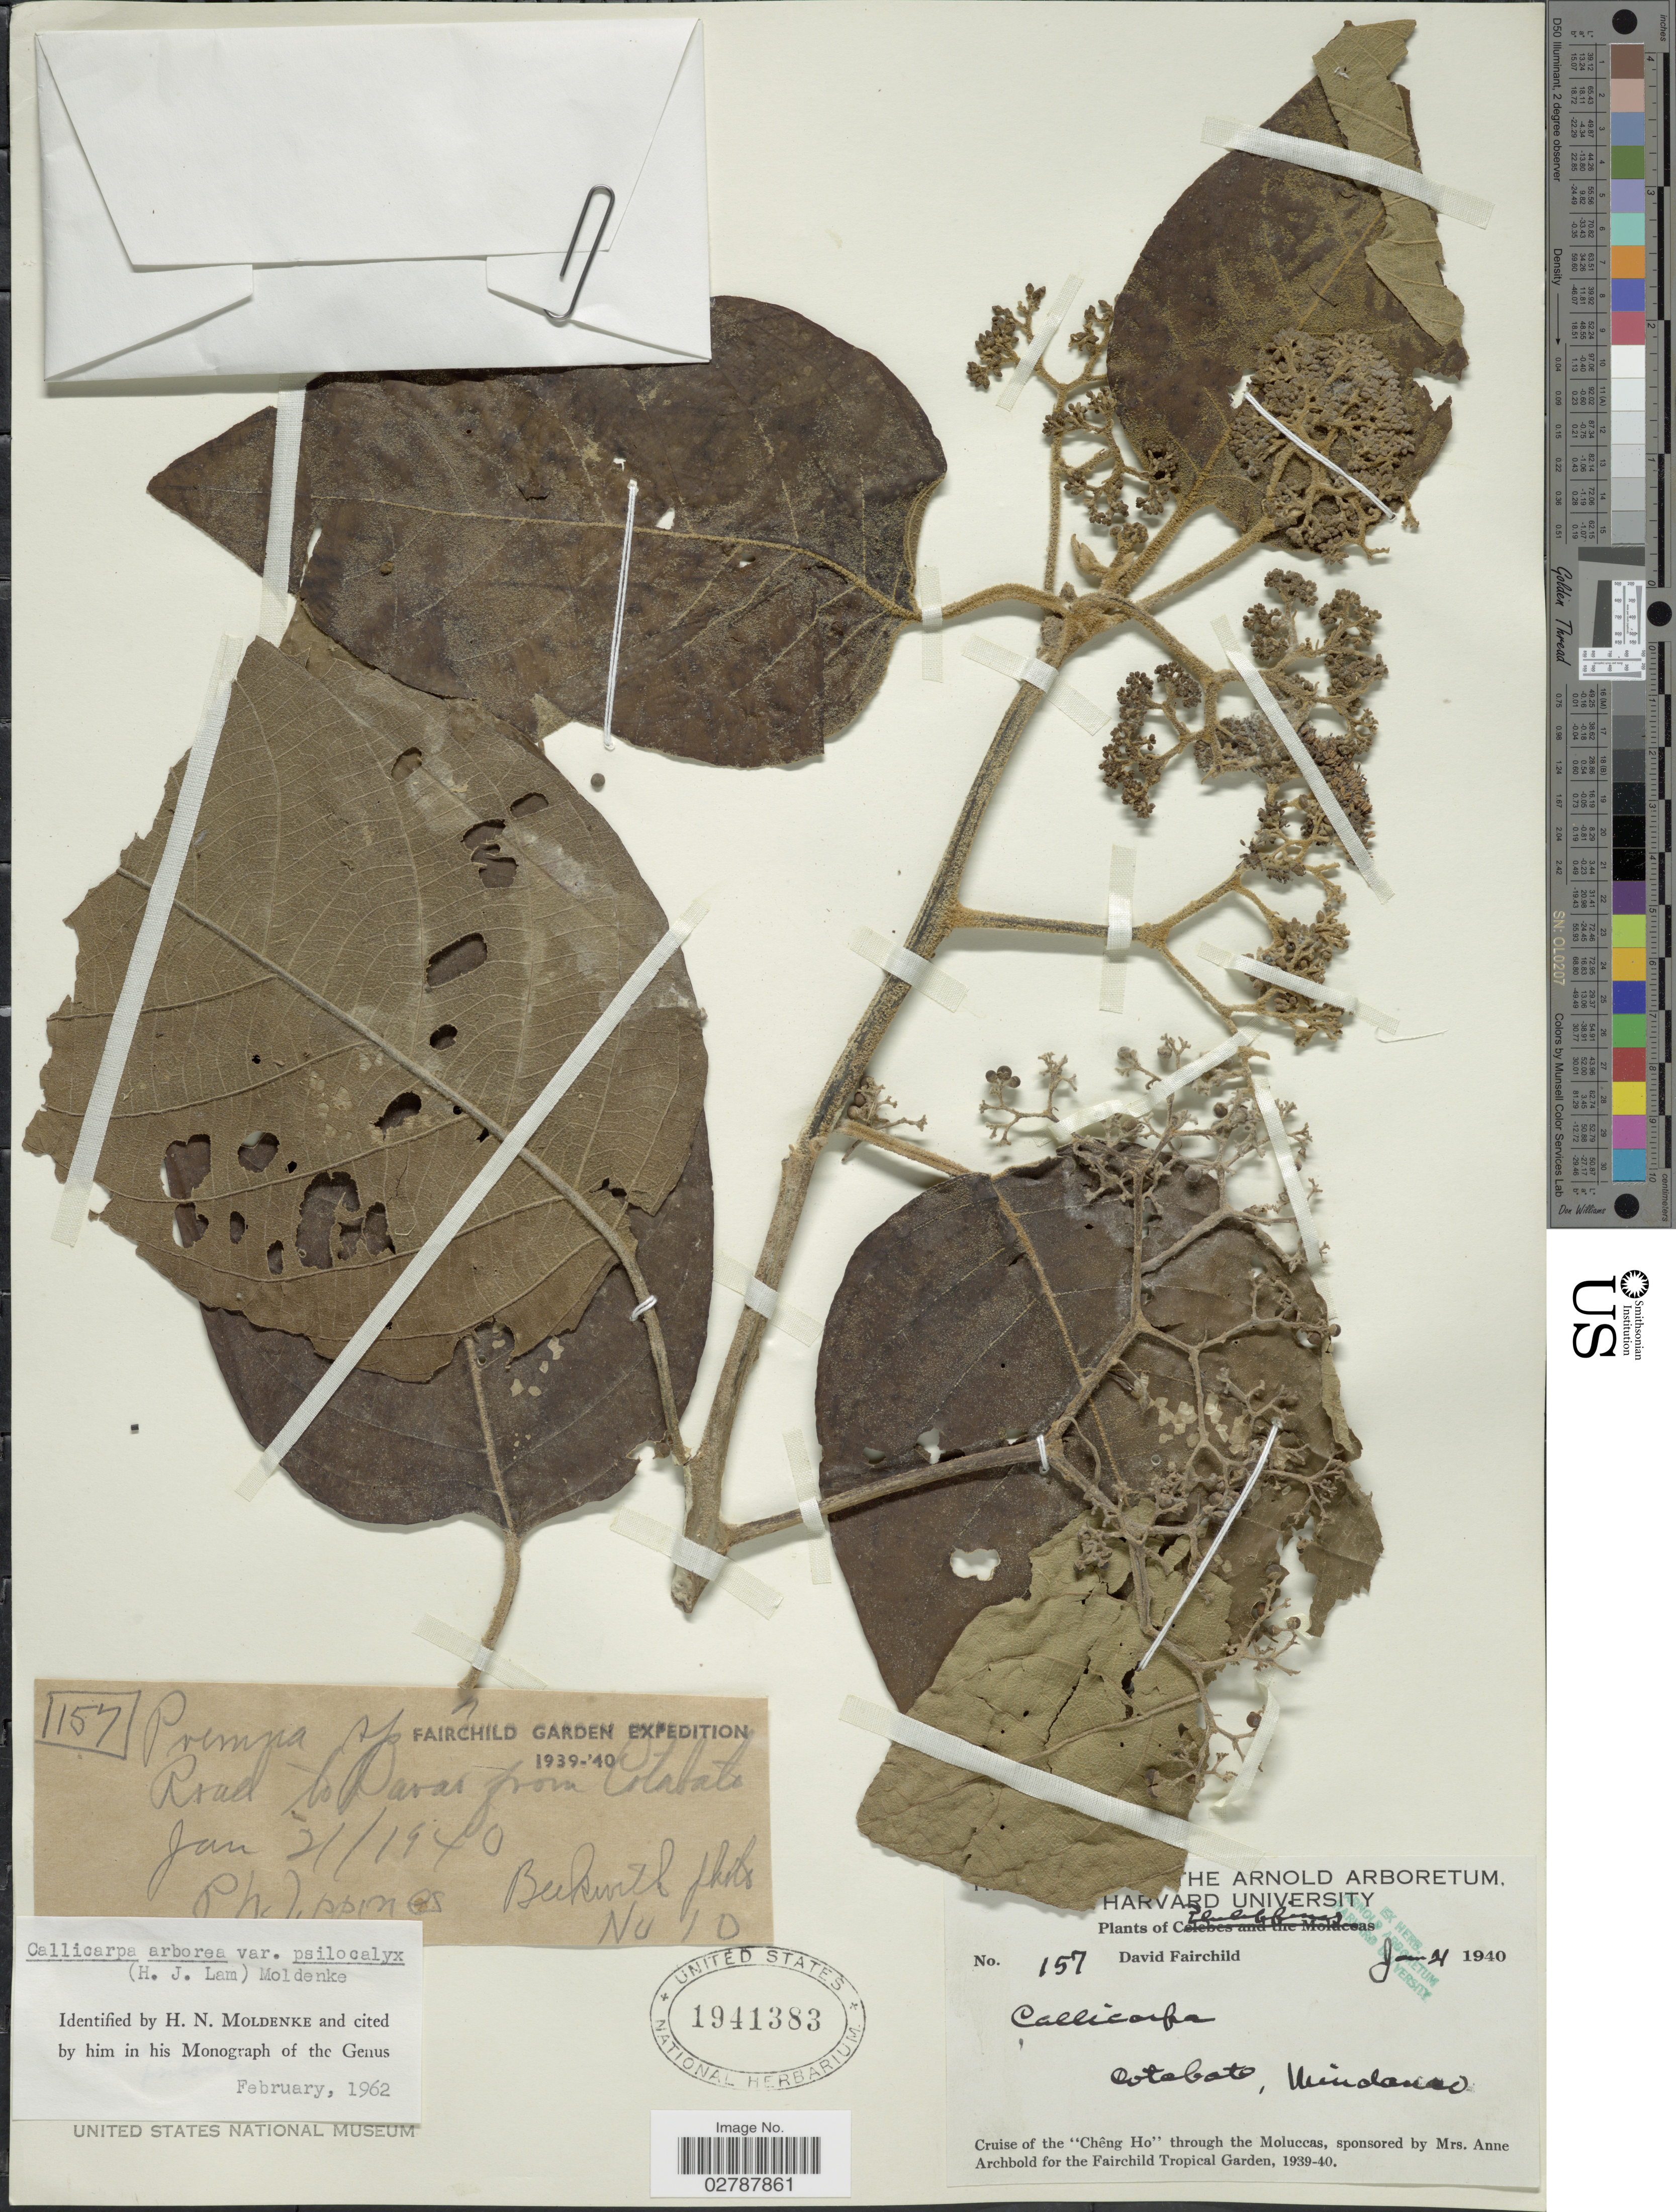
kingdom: Plantae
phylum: Tracheophyta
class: Magnoliopsida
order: Lamiales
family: Lamiaceae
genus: Callicarpa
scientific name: Callicarpa arborea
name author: Roxb.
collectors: D. Fairchild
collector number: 157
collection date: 1940-01-21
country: Philippines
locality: Road to Davao from Cotabato. Buckwith Dkts Mindanao.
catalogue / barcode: US 1941383